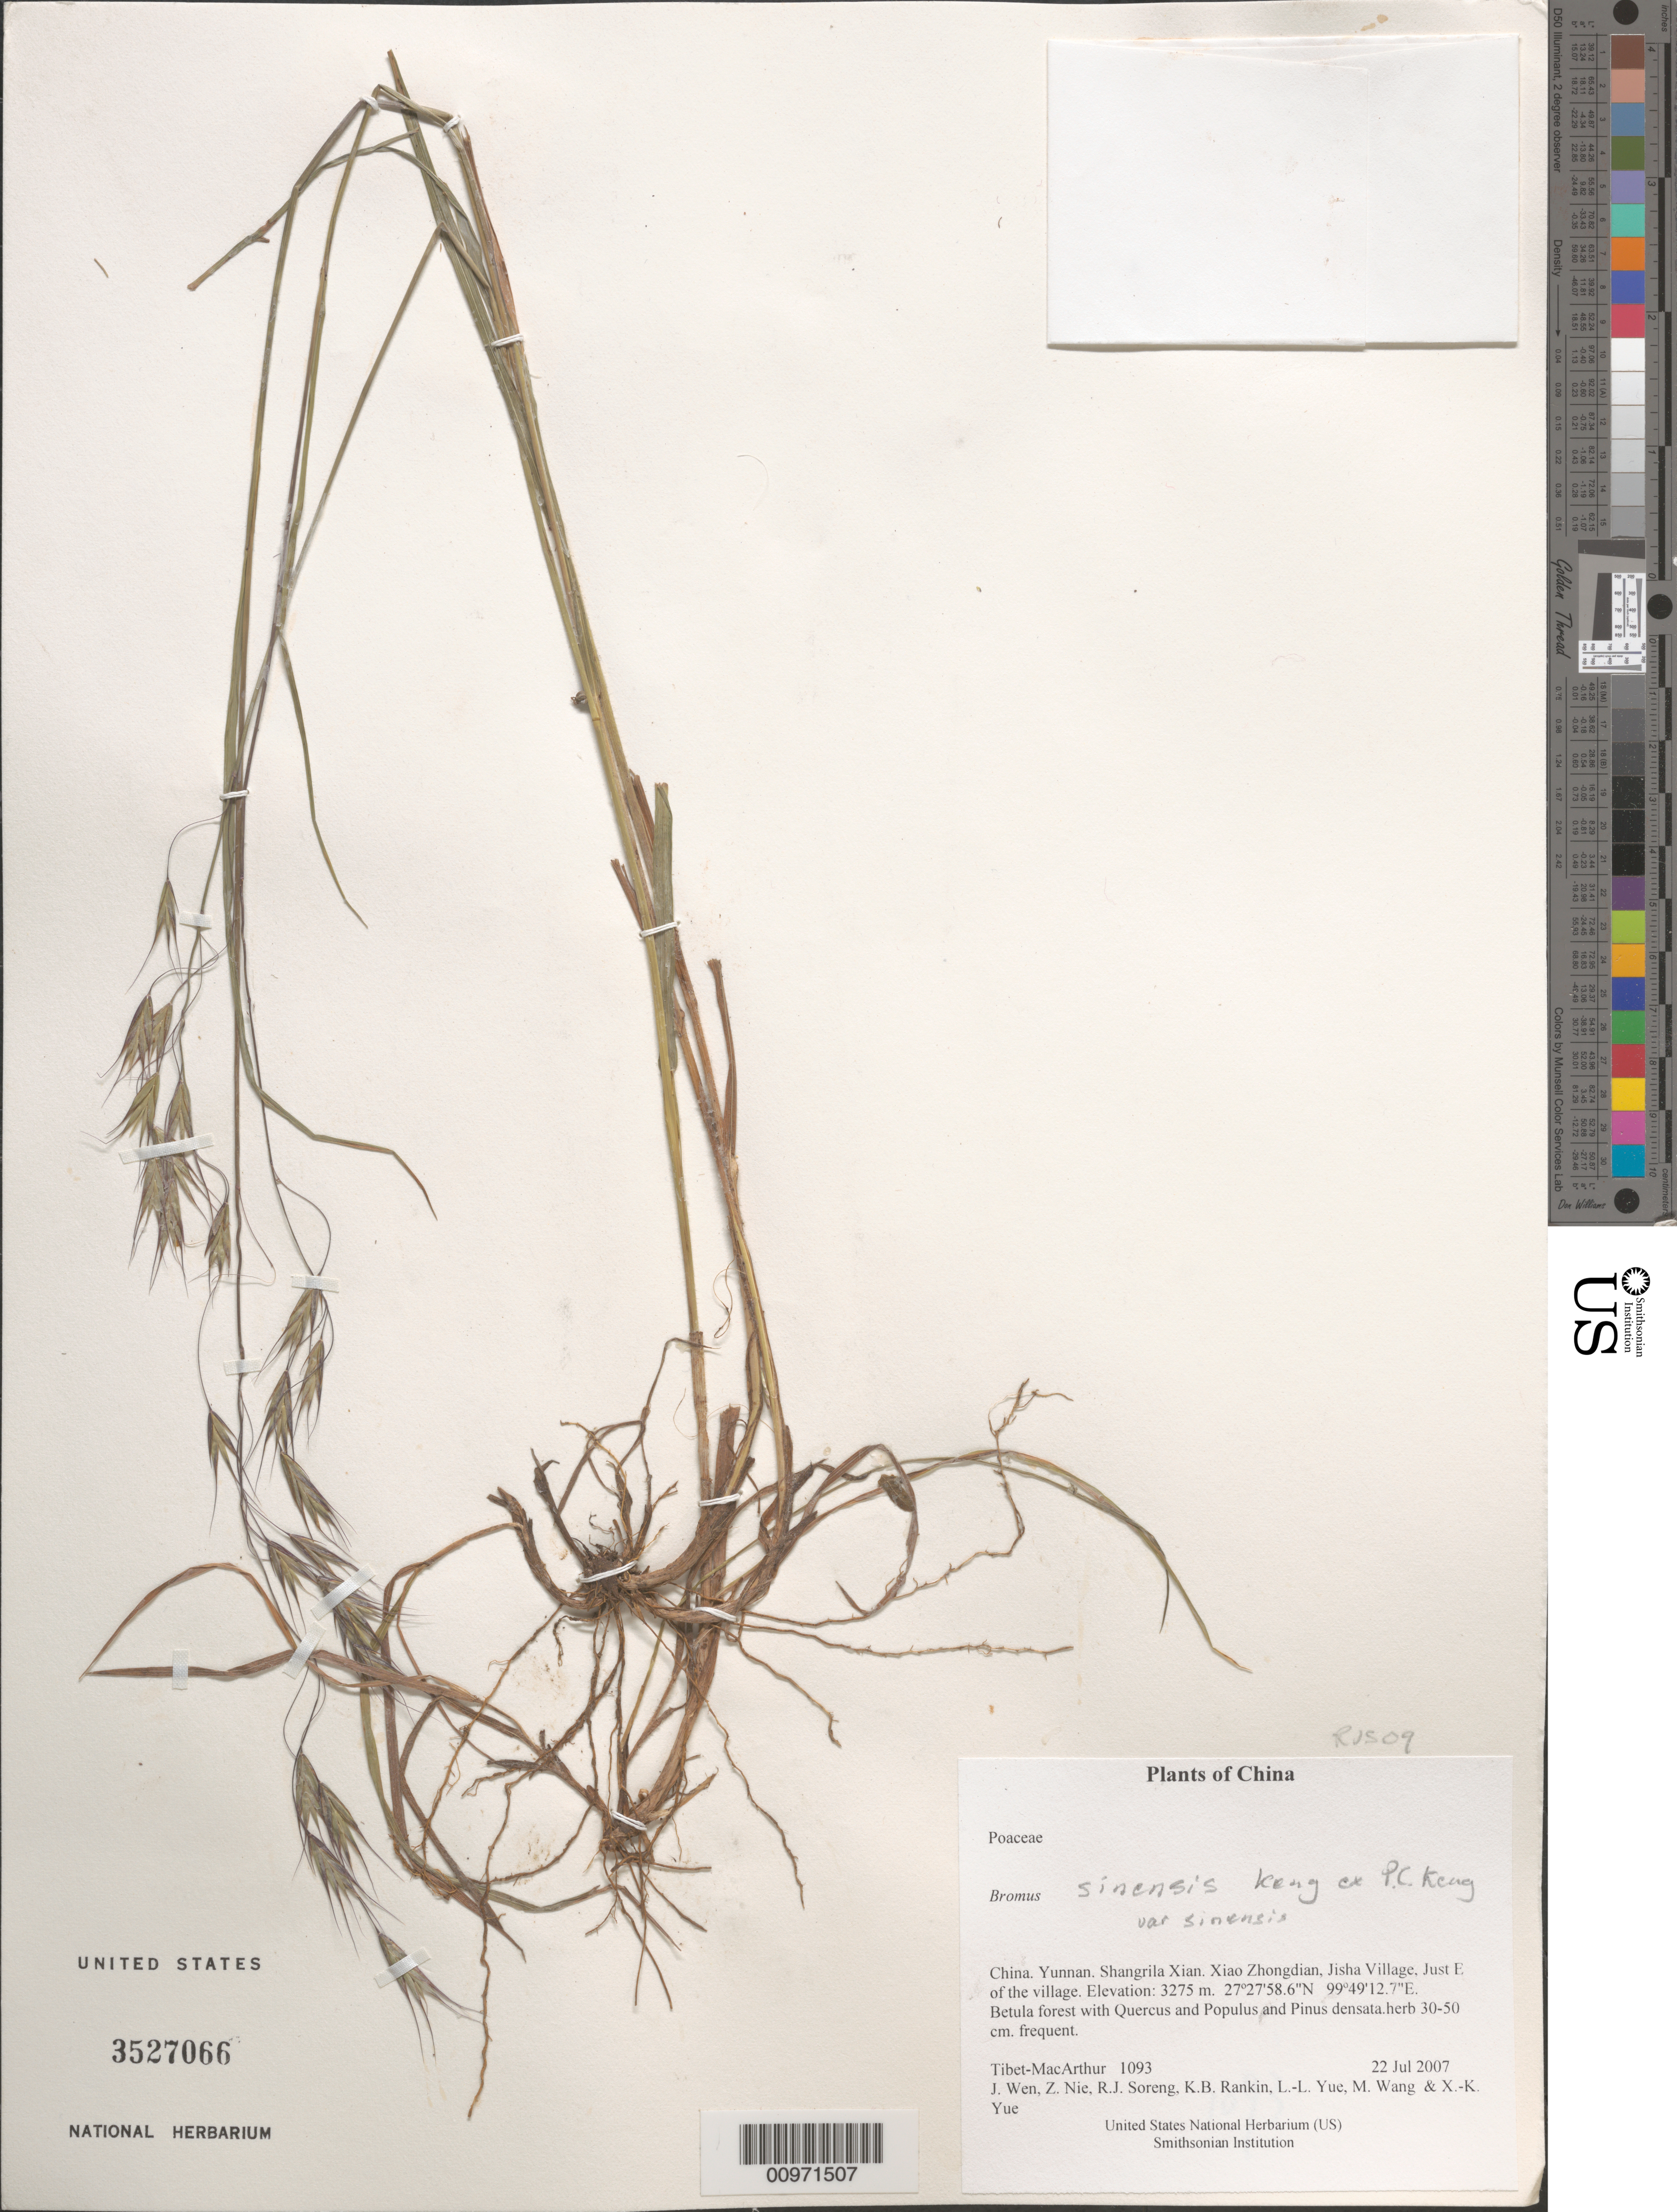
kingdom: Plantae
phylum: Tracheophyta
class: Liliopsida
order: Poales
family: Poaceae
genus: Bromus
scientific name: Bromus sinensis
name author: Keng ex Keng f.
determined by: Soreng, Robert J., Research Associate (BOT), Smithsonian Institution - National Museum of Natural History (UNITED STATES)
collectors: Tibet-MacArthur, J. Wen, Z. Nie, R. J. Soreng, K. Rankin, L. Yue, M. Wang & X. Yue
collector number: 1093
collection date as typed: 22 Jul 2007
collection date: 2007-07-22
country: China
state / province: Yunnan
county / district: Shangrila Xian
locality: Xiao Zhongdian, Jisha Village, Just E of the village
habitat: Betula forest with Quercus and Populus and Pinus densata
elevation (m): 3275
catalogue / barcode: US 3527066